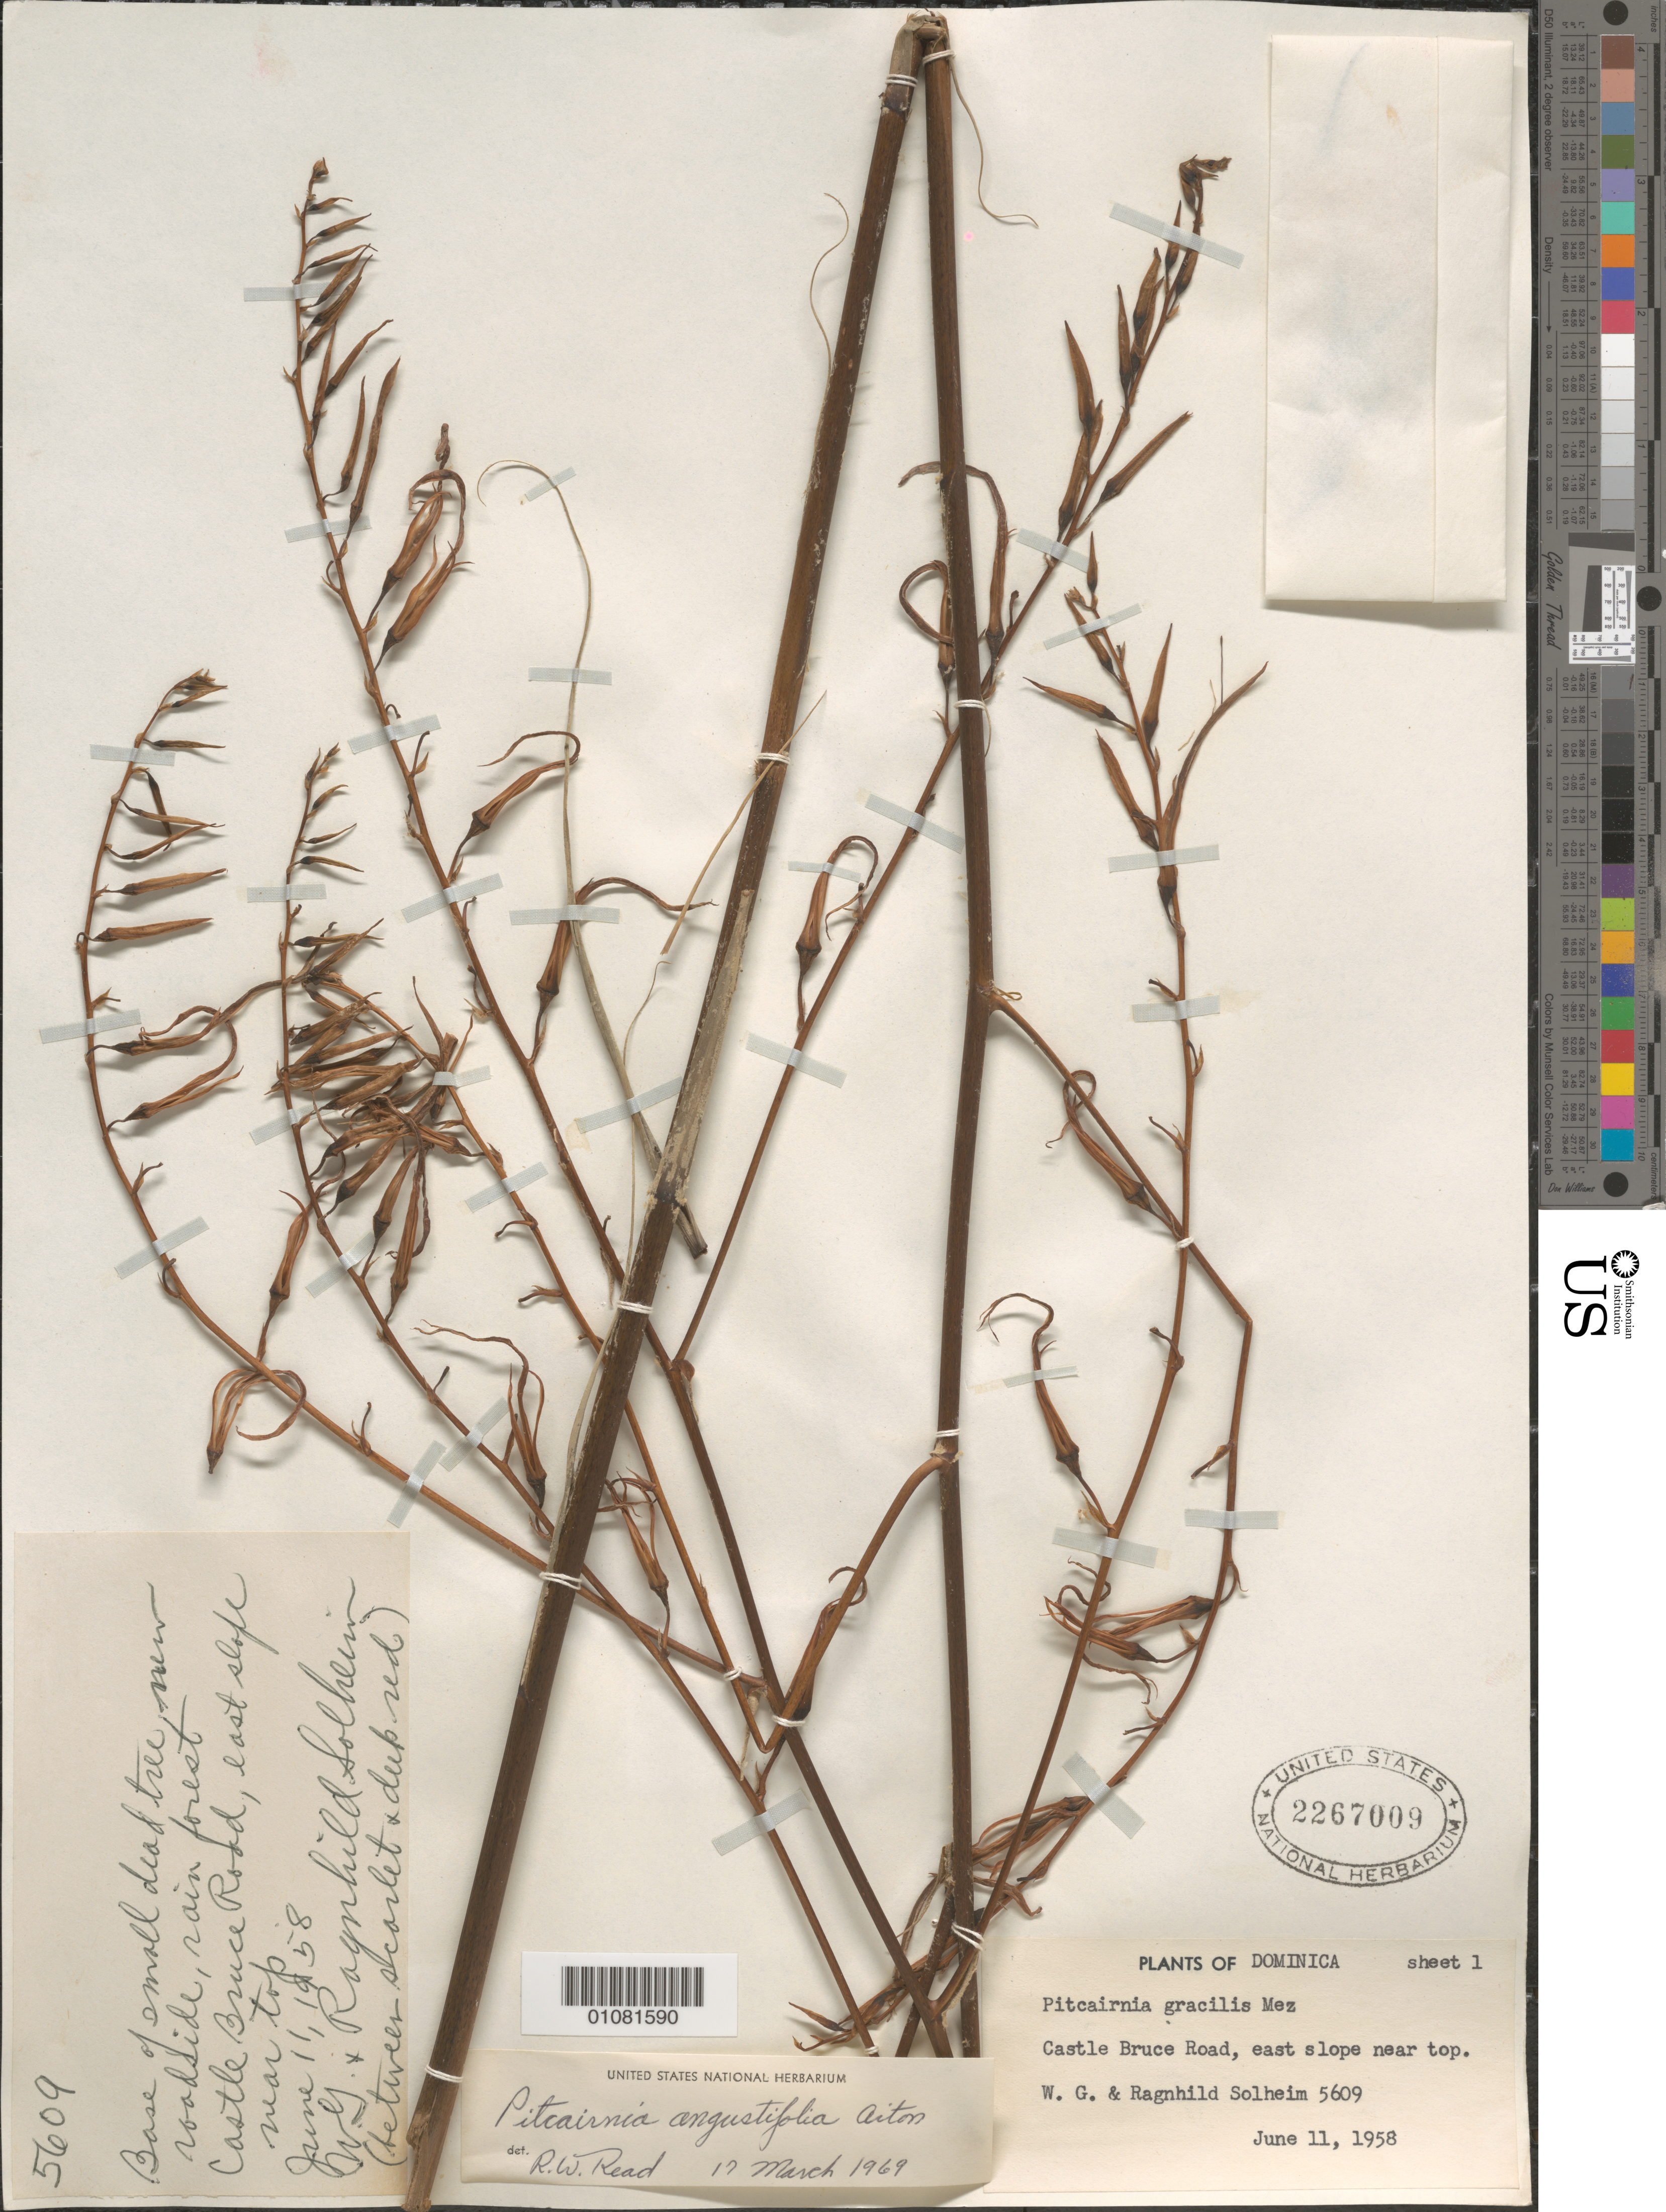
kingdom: Plantae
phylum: Tracheophyta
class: Liliopsida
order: Poales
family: Bromeliaceae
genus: Pitcairnia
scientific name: Pitcairnia angustifolia var. angustifolia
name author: Sol. ex Aiton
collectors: W. Solheim, S. Solheim & -. Ragnhild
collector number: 5609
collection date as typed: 11 Jun 1958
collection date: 1958-06-11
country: Dominica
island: Dominica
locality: Castle Bruce Road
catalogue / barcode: US 2267009